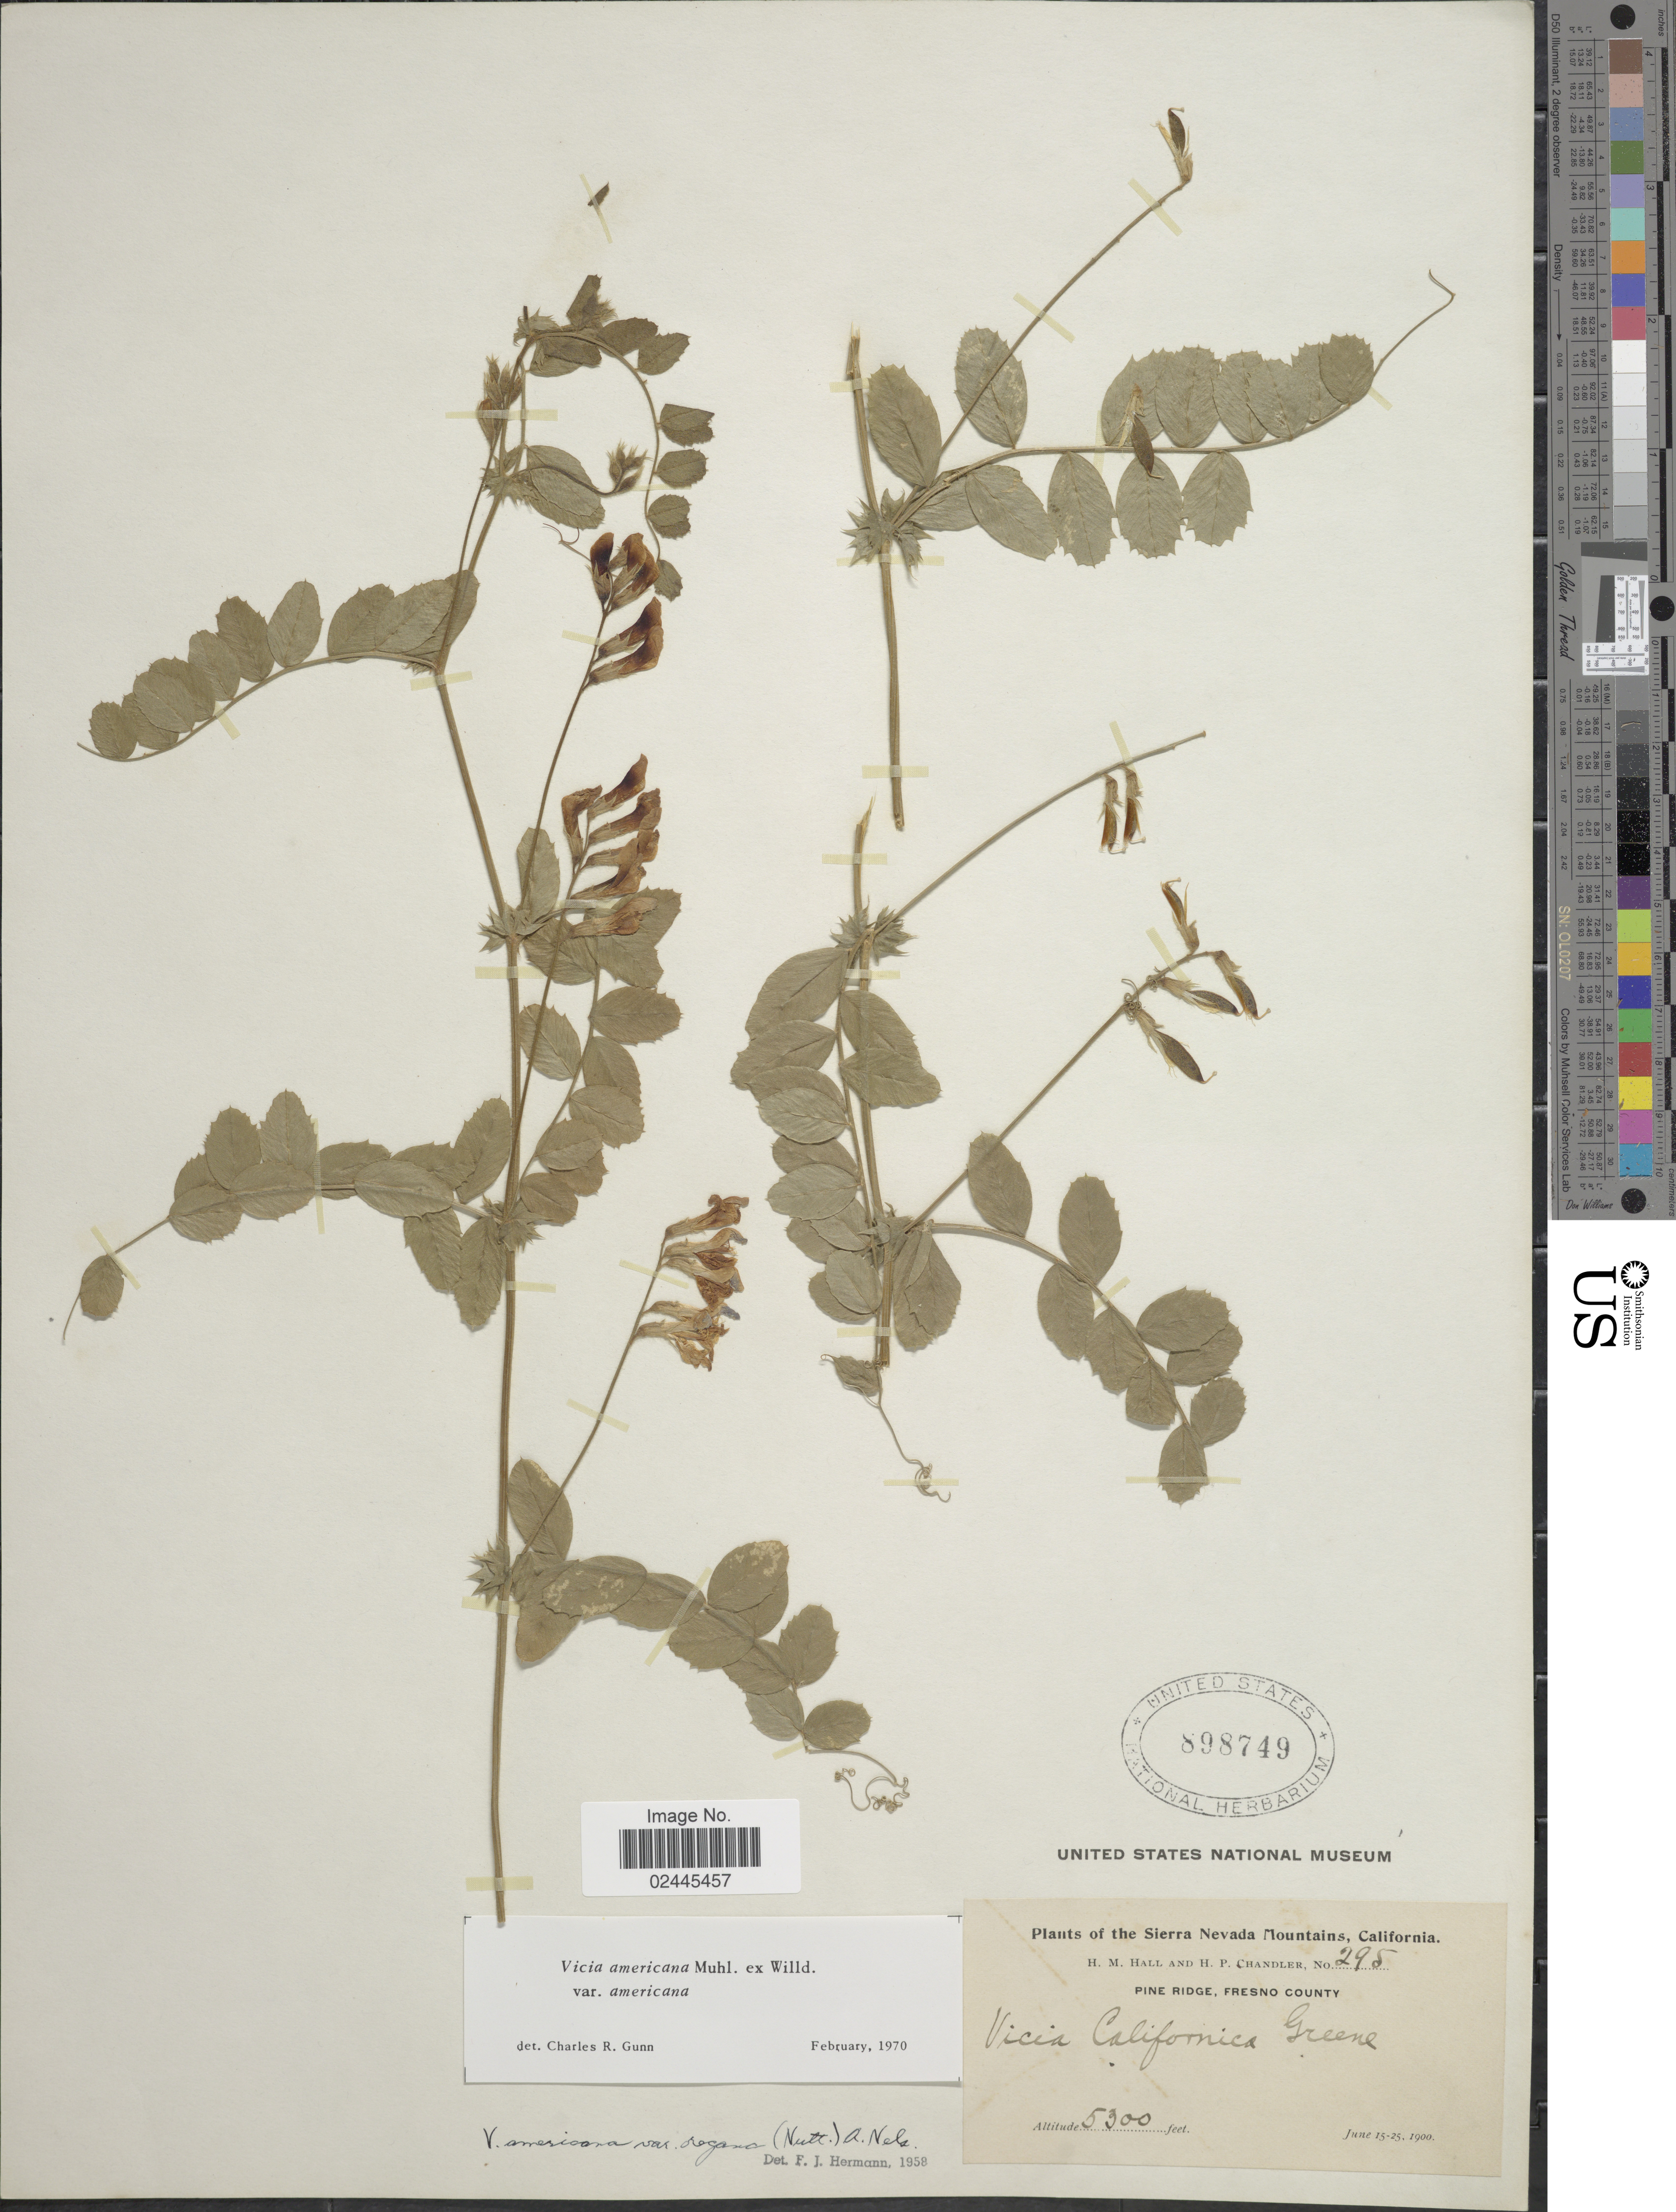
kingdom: Plantae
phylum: Tracheophyta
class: Magnoliopsida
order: Fabales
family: Fabaceae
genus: Vicia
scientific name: Vicia americana var. americana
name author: Muhl. ex Willd.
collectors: H. M. Hall & H. Chandler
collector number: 295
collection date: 1900-06-15/1900-06-25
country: United States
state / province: California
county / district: Fresno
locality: Sierra Nevada Mountains. Pine ridge, Fresno County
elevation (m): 1615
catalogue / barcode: US 898749